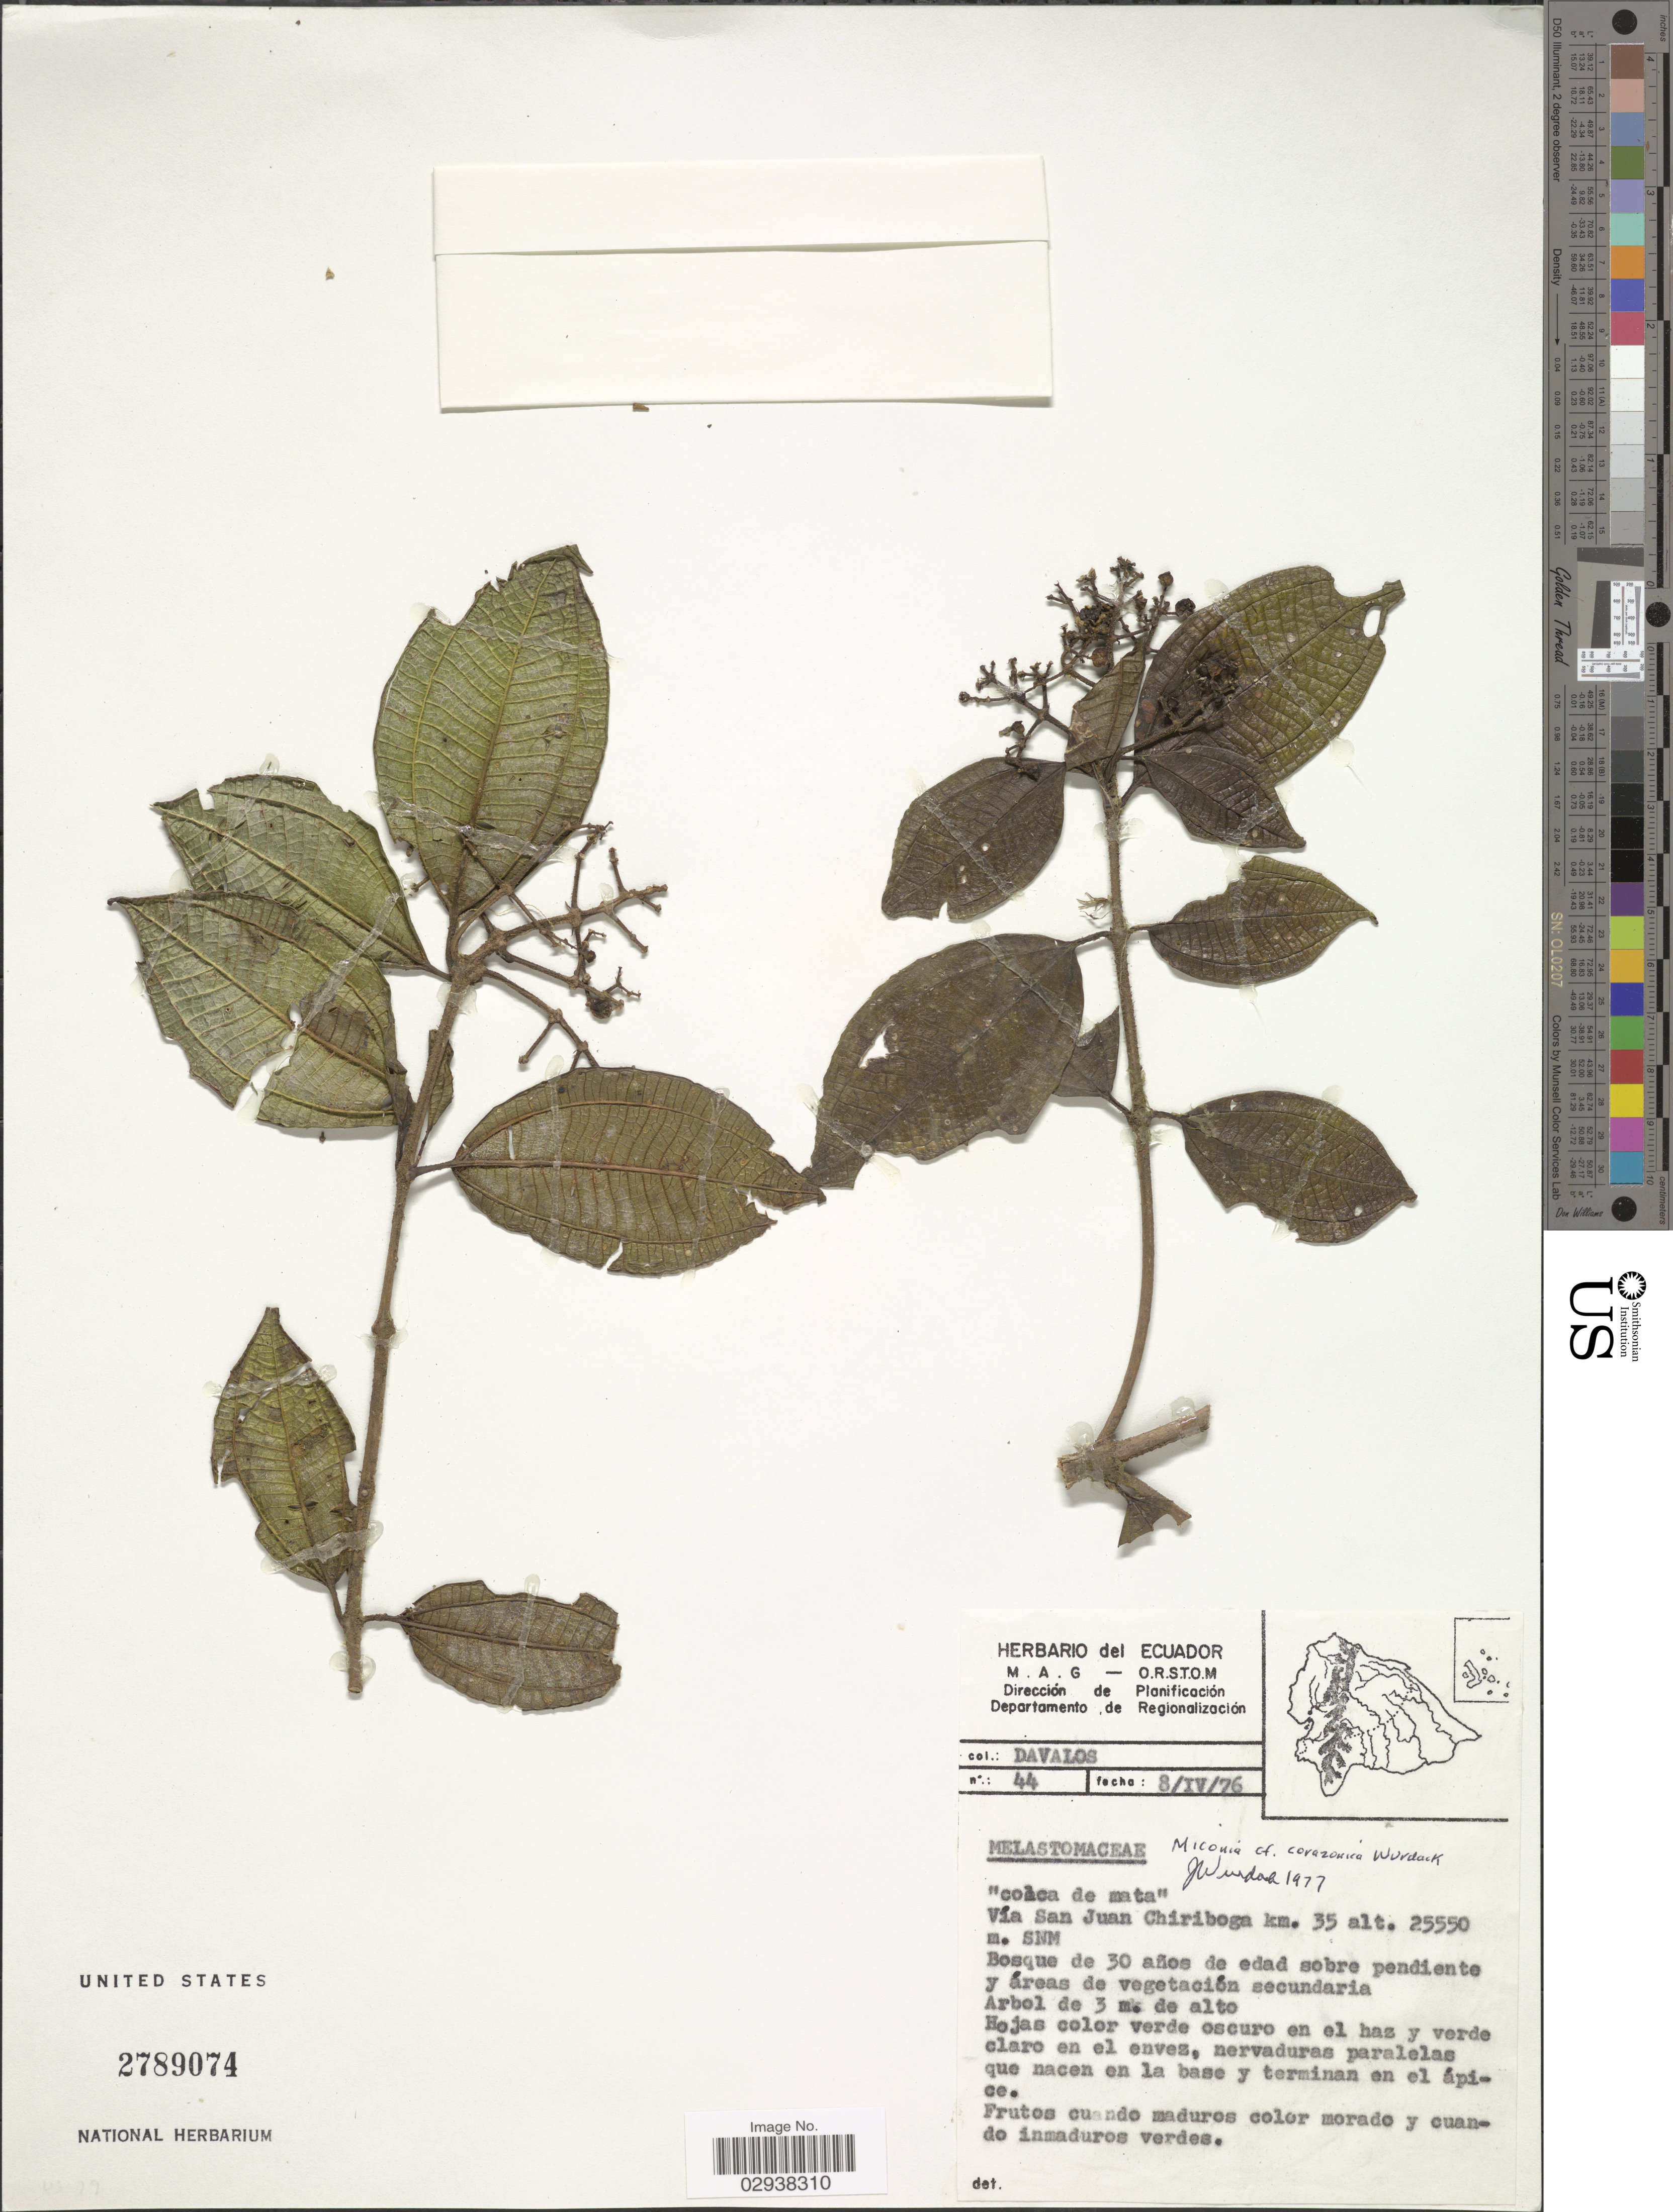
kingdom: Plantae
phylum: Tracheophyta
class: Magnoliopsida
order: Myrtales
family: Melastomataceae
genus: Miconia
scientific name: Miconia corazonica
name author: Wurdack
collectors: Davalos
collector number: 44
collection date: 1976-04-08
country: Ecuador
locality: Vía San Juan Chiriboga km. 35.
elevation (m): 25550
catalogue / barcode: US 2789074